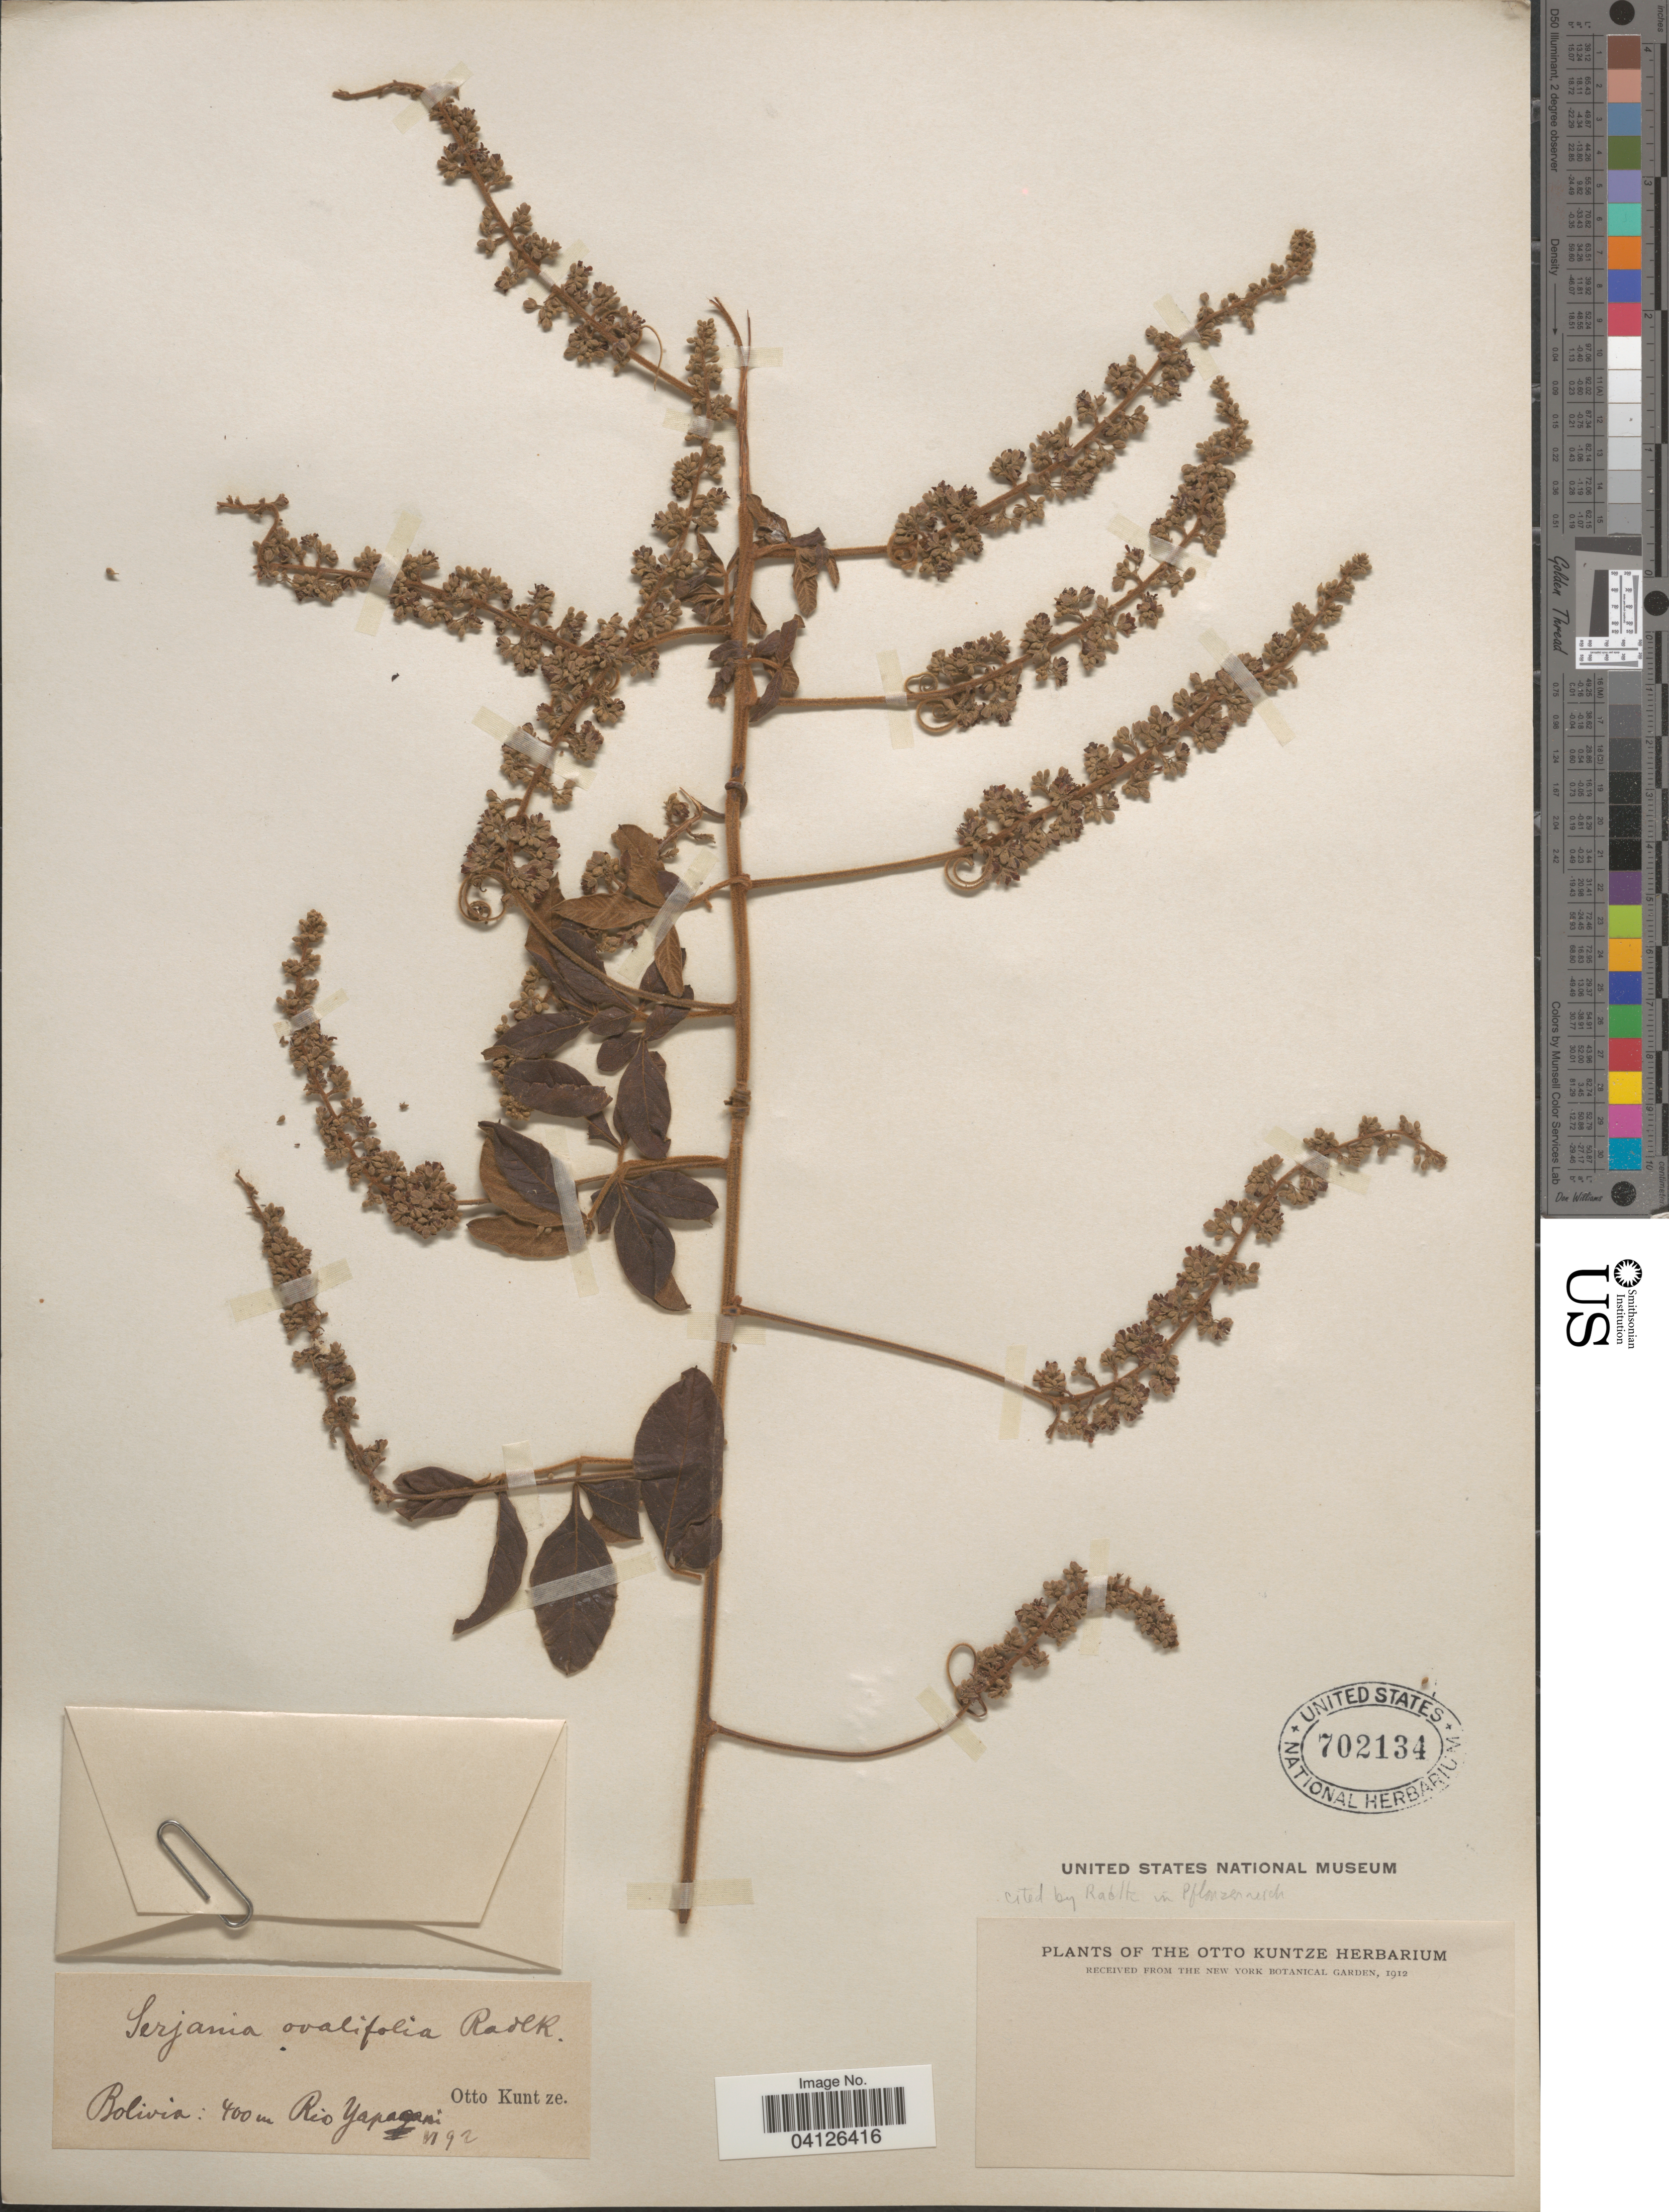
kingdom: Plantae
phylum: Tracheophyta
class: Magnoliopsida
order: Sapindales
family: Sapindaceae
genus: Serjania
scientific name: Serjania ovalifolia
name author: Radlk.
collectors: C.E.O. Kuntze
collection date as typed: Transcribed d/m/y: /6/92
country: Bolivia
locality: Rio Yapagani [interpreted].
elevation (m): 400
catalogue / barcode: US 702134